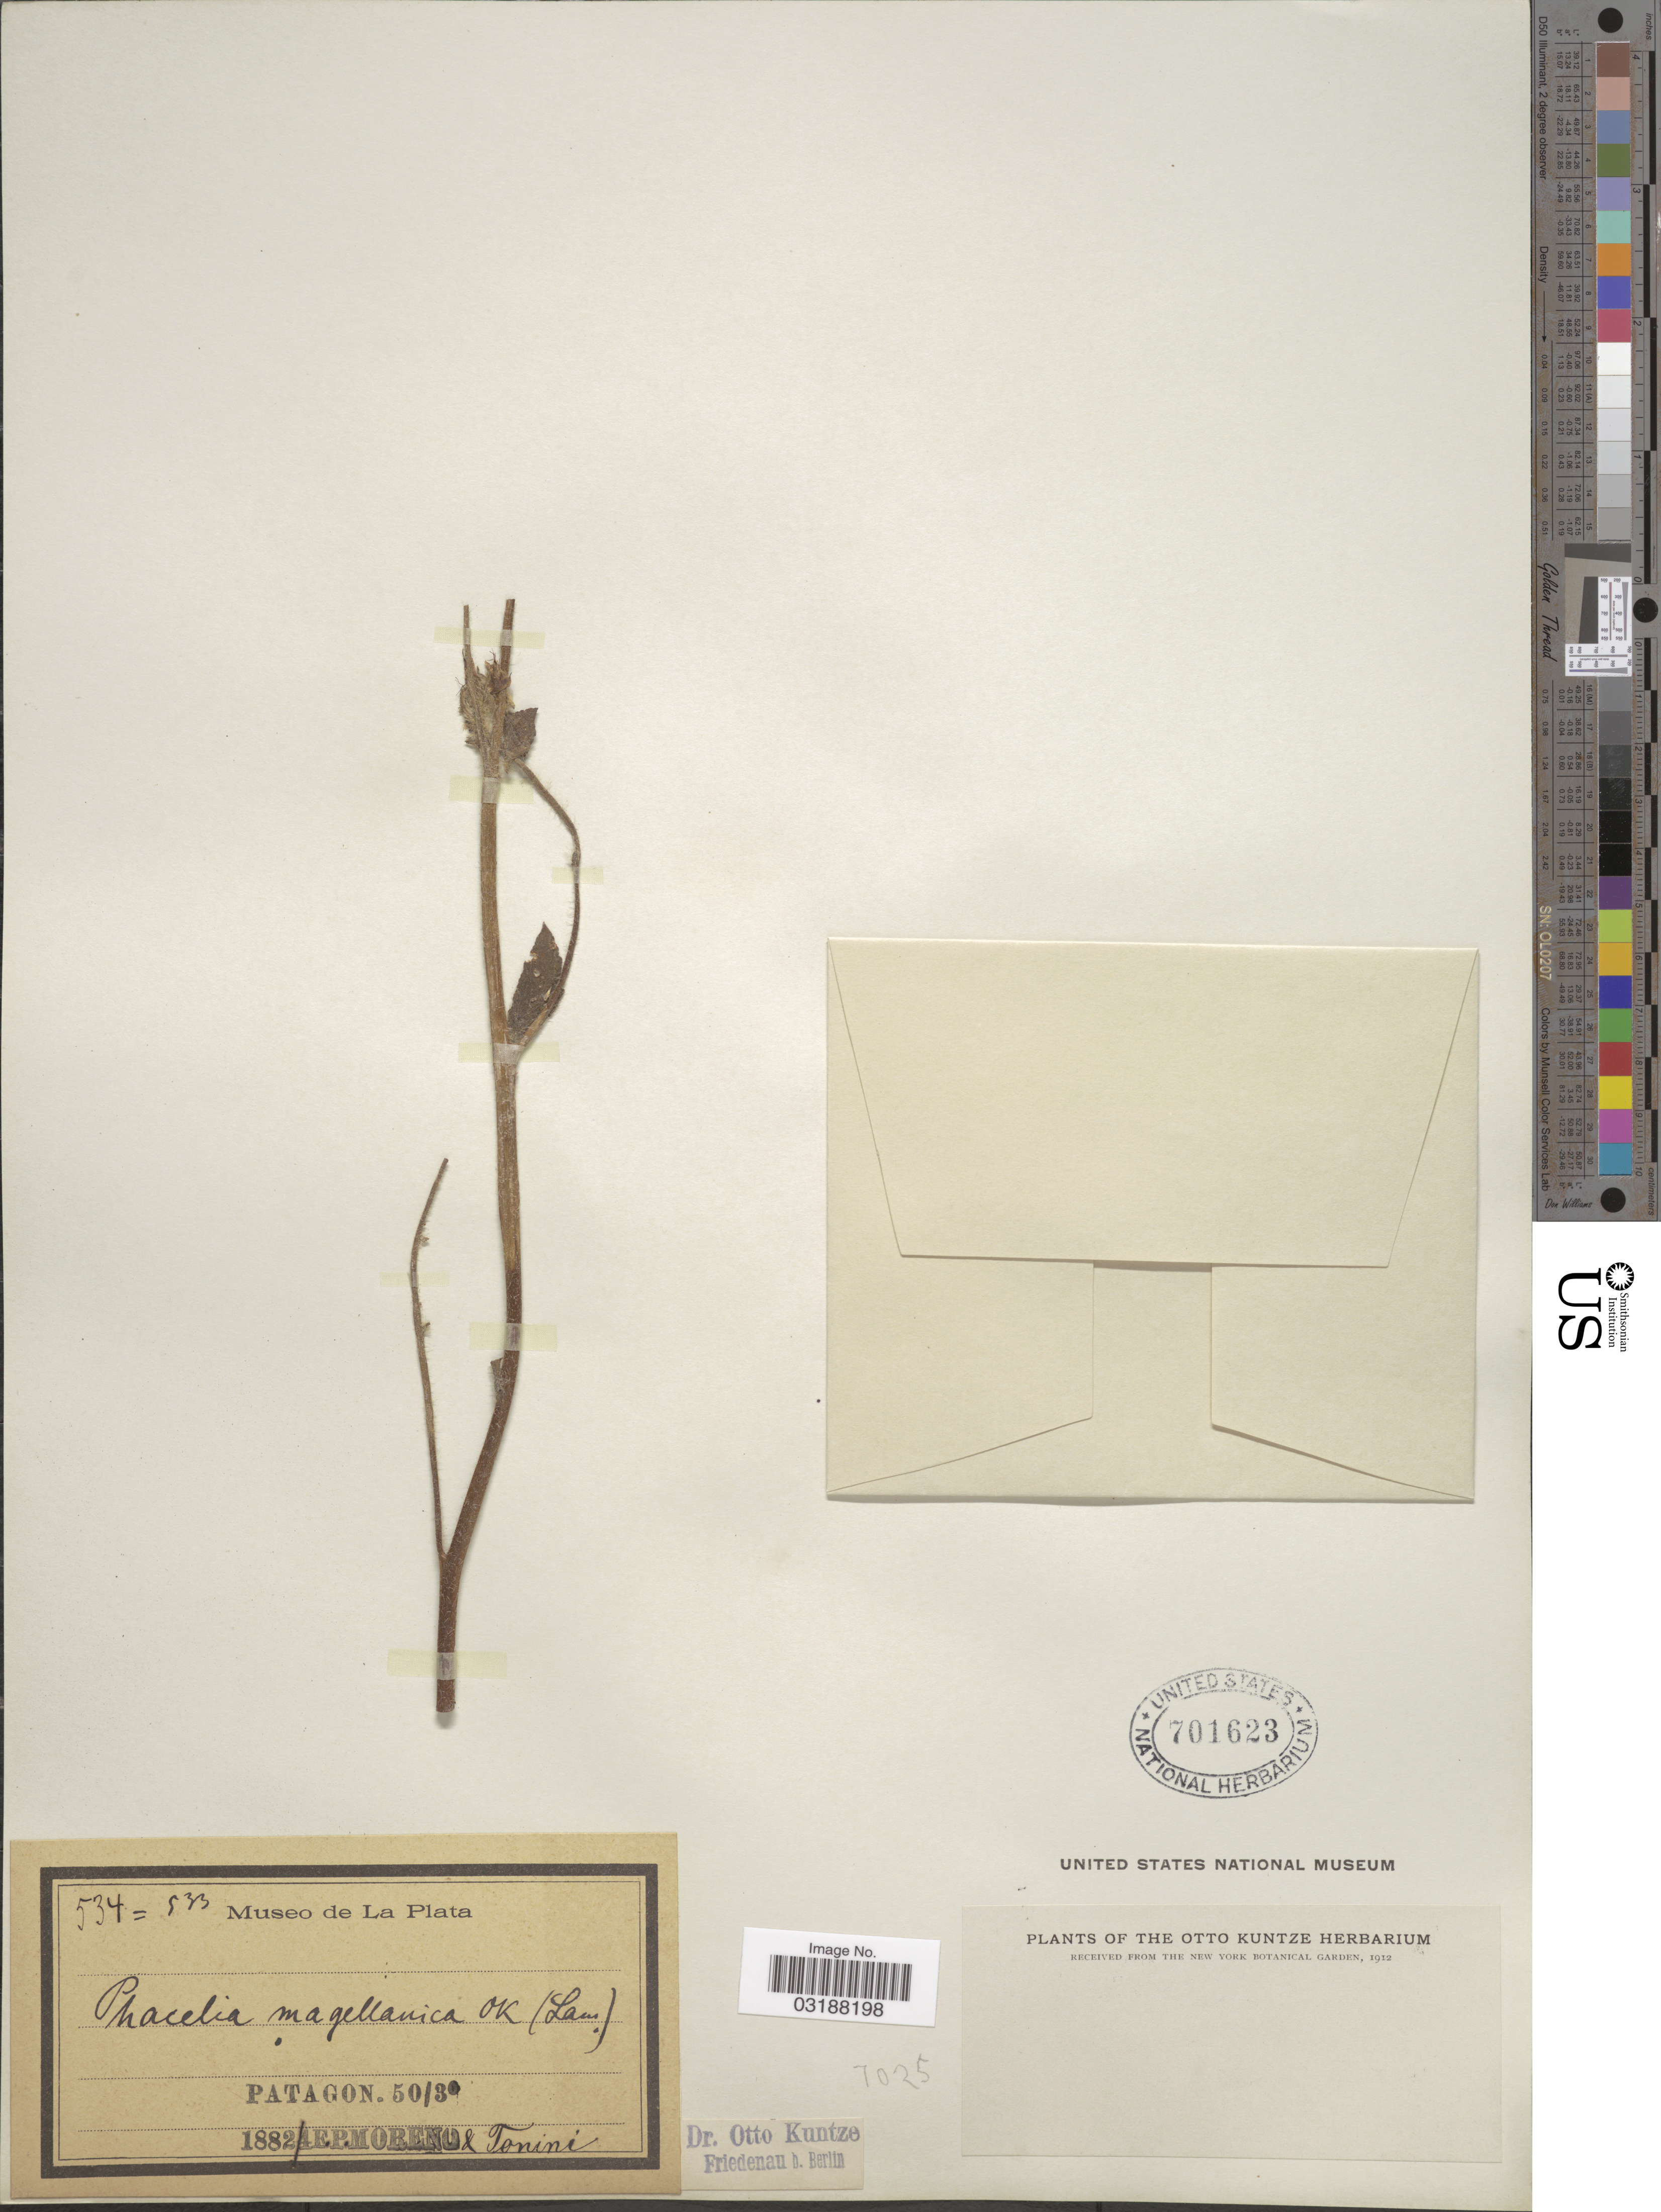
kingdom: Plantae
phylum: Tracheophyta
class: Magnoliopsida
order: Boraginales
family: Hydrophyllaceae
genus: Phacelia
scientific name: Phacelia magellanica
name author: (Lam.) Coville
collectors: E. Moreno & -. Tonini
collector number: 534/533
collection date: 1882-04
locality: Patagon, 50/30 [unsure placement].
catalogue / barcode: US 701623